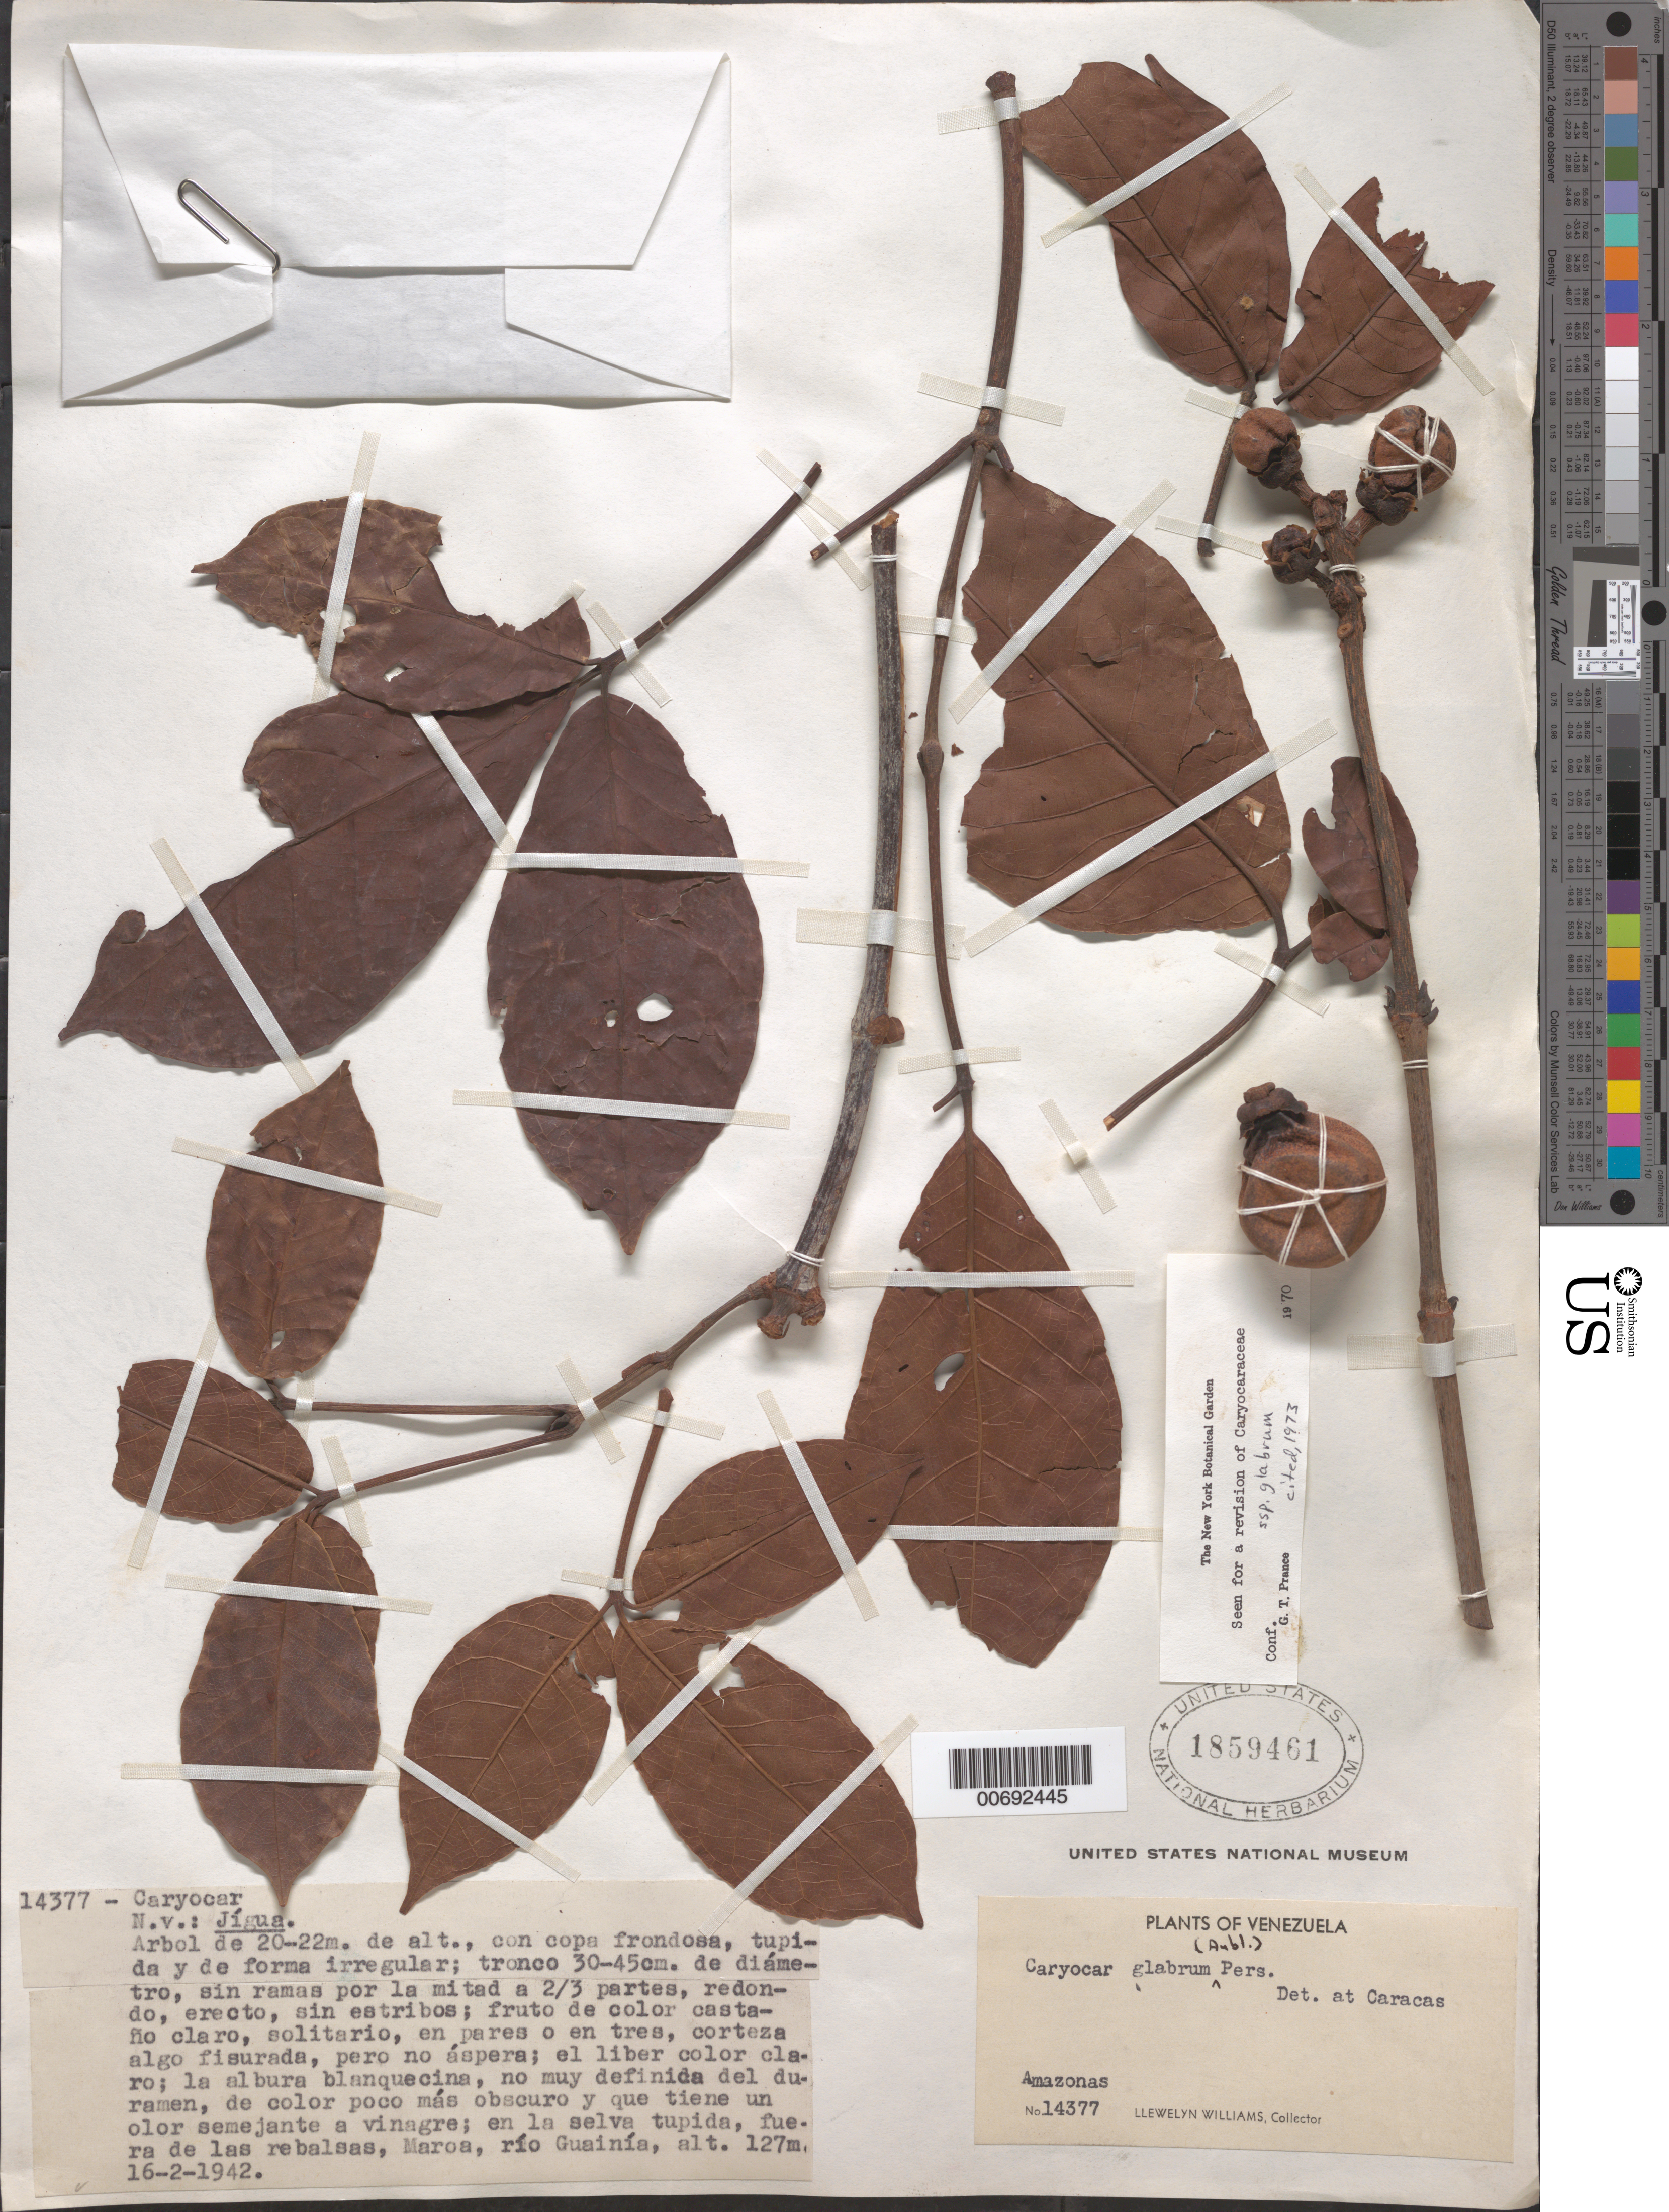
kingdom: Plantae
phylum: Tracheophyta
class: Magnoliopsida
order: Malpighiales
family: Caryocaraceae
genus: Caryocar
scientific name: Caryocar glabrum subsp. glabrum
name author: (Aubl.) Pers.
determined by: Prance, G. T.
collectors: Ll. Williams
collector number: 14377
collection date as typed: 16-Feb-42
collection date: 1942-02-16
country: Venezuela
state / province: Amazonas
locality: Maroa, Río Guainía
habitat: Selva tupida, fuera de las rebalsas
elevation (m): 127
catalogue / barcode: US 1859461